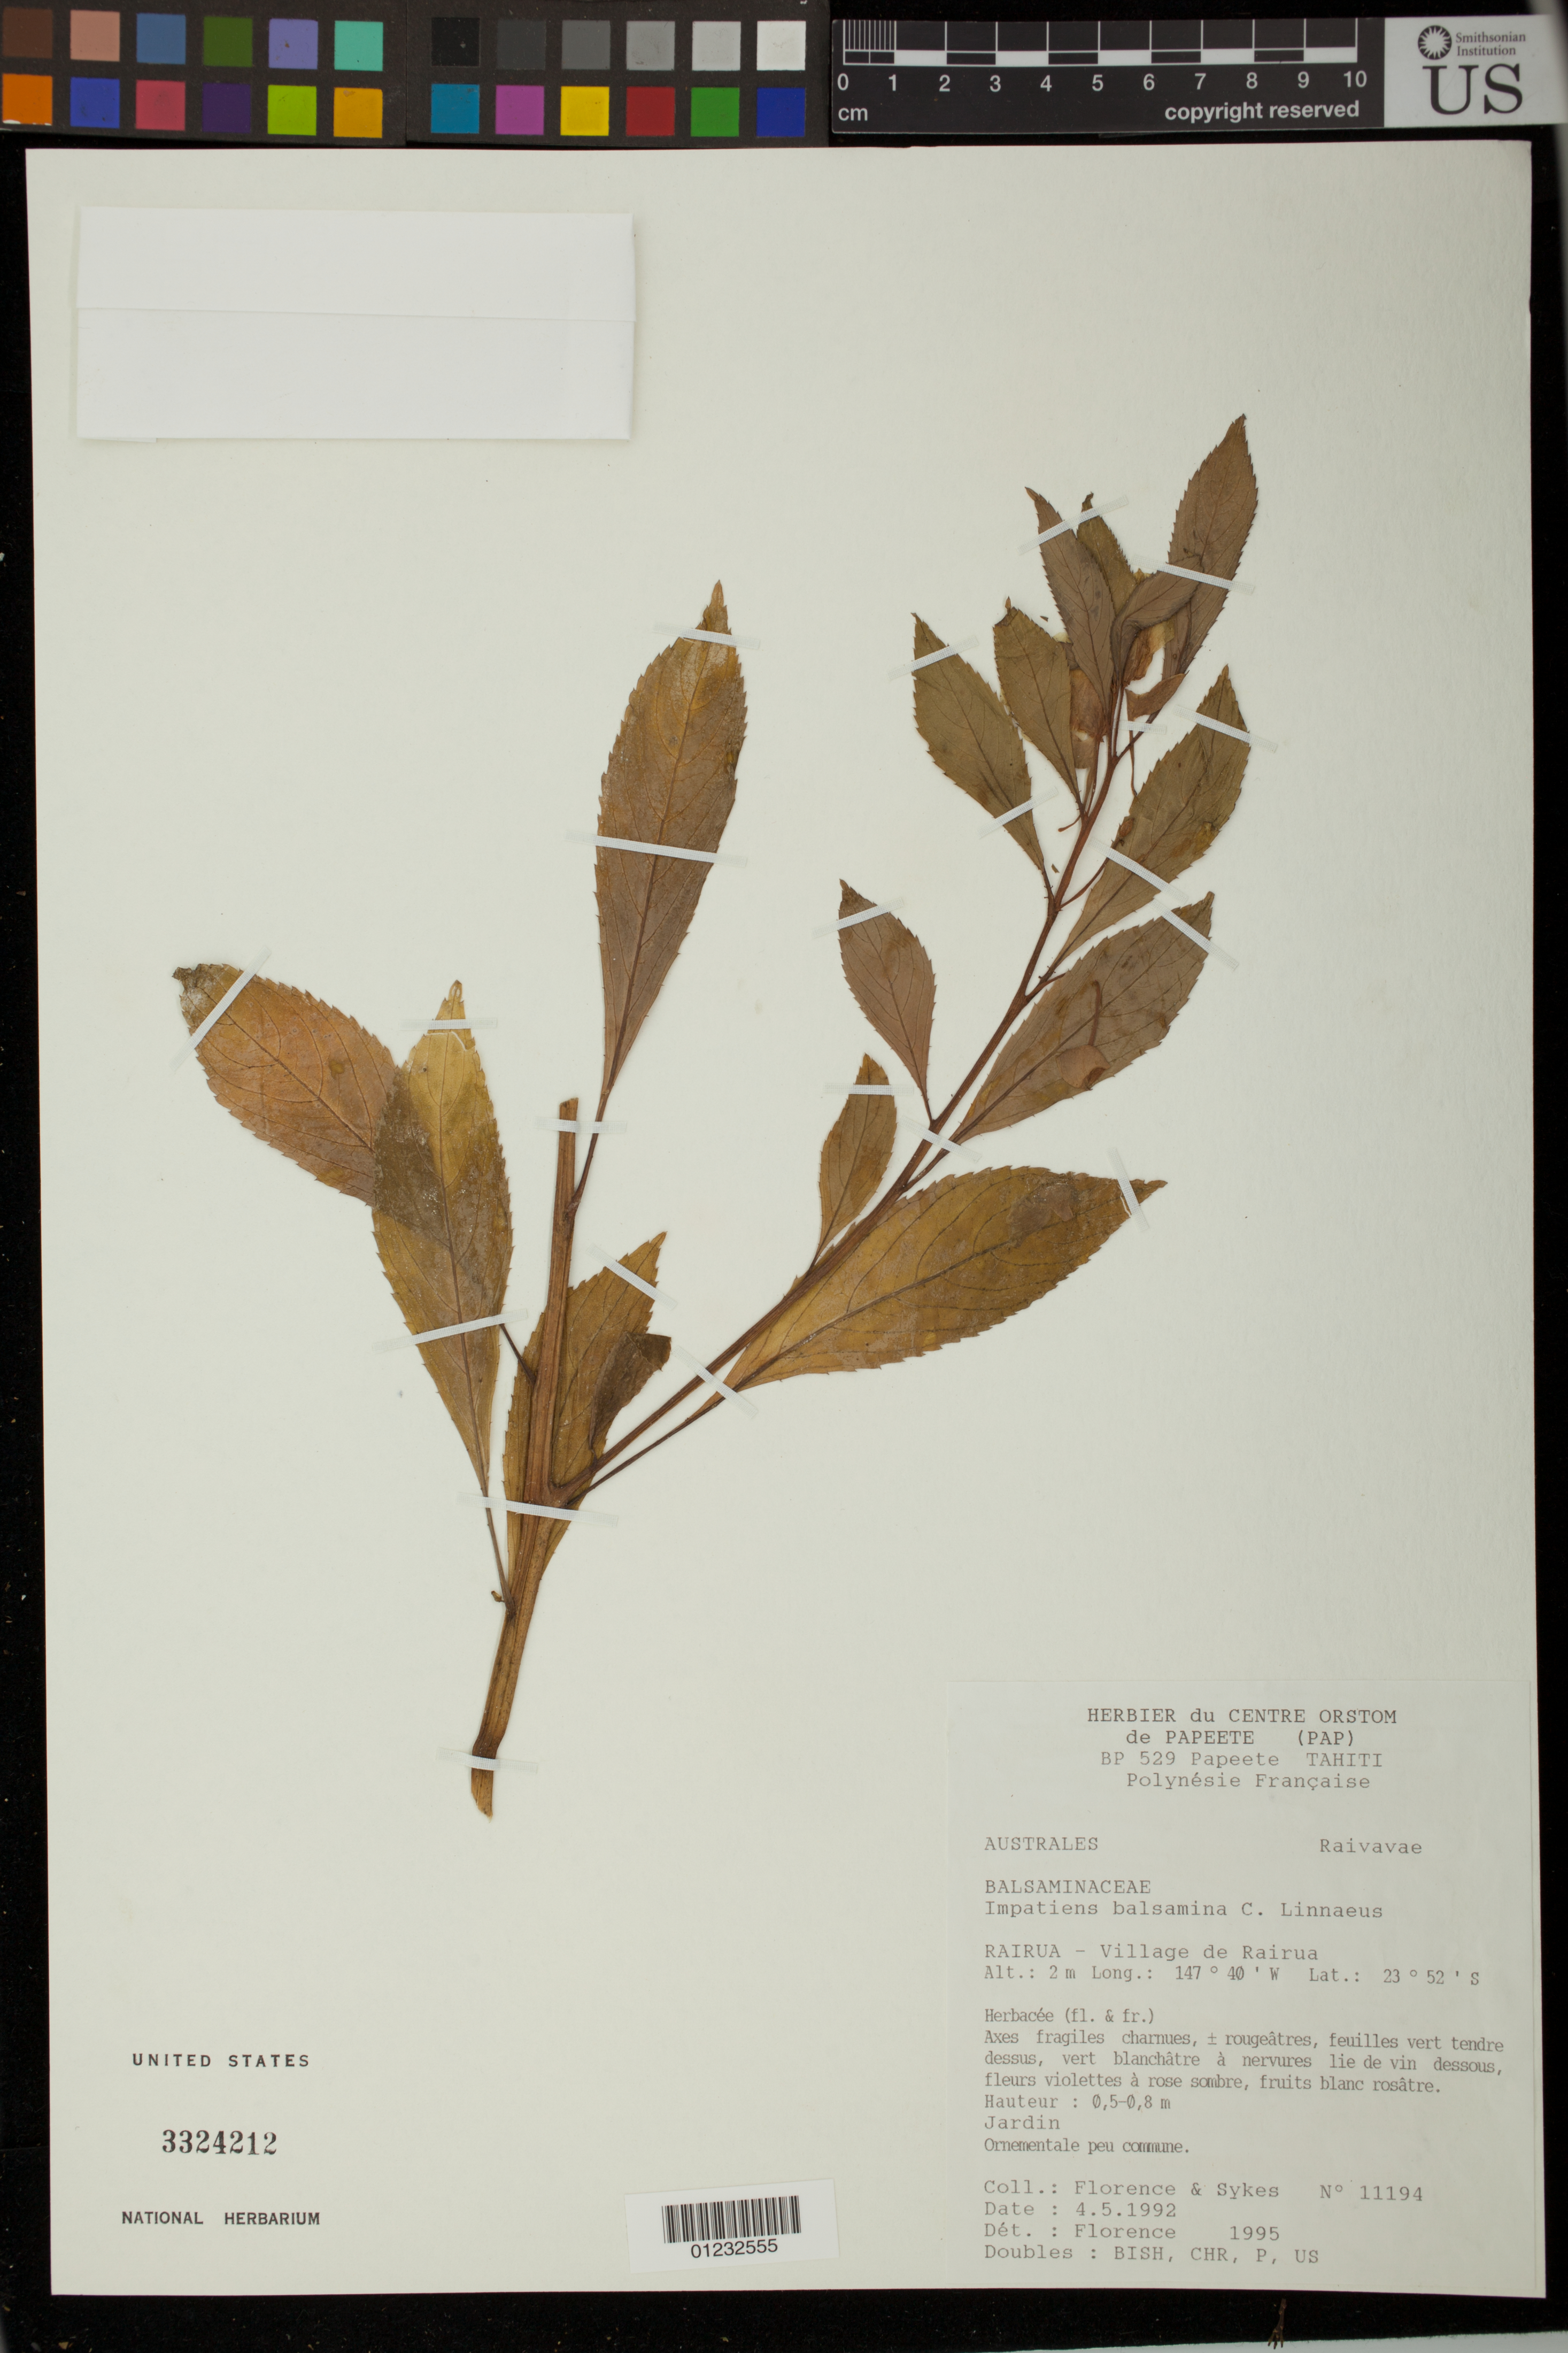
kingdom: Plantae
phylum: Tracheophyta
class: Magnoliopsida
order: Ericales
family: Balsaminaceae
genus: Impatiens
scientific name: Impatiens balsamina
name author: L.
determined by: Florence, J.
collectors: J. Florence & Sykes, --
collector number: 11194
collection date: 1992-05-04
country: French Polynesia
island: Raivavae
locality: Village de Rairua, Jardin.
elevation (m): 2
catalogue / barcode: US 3324212